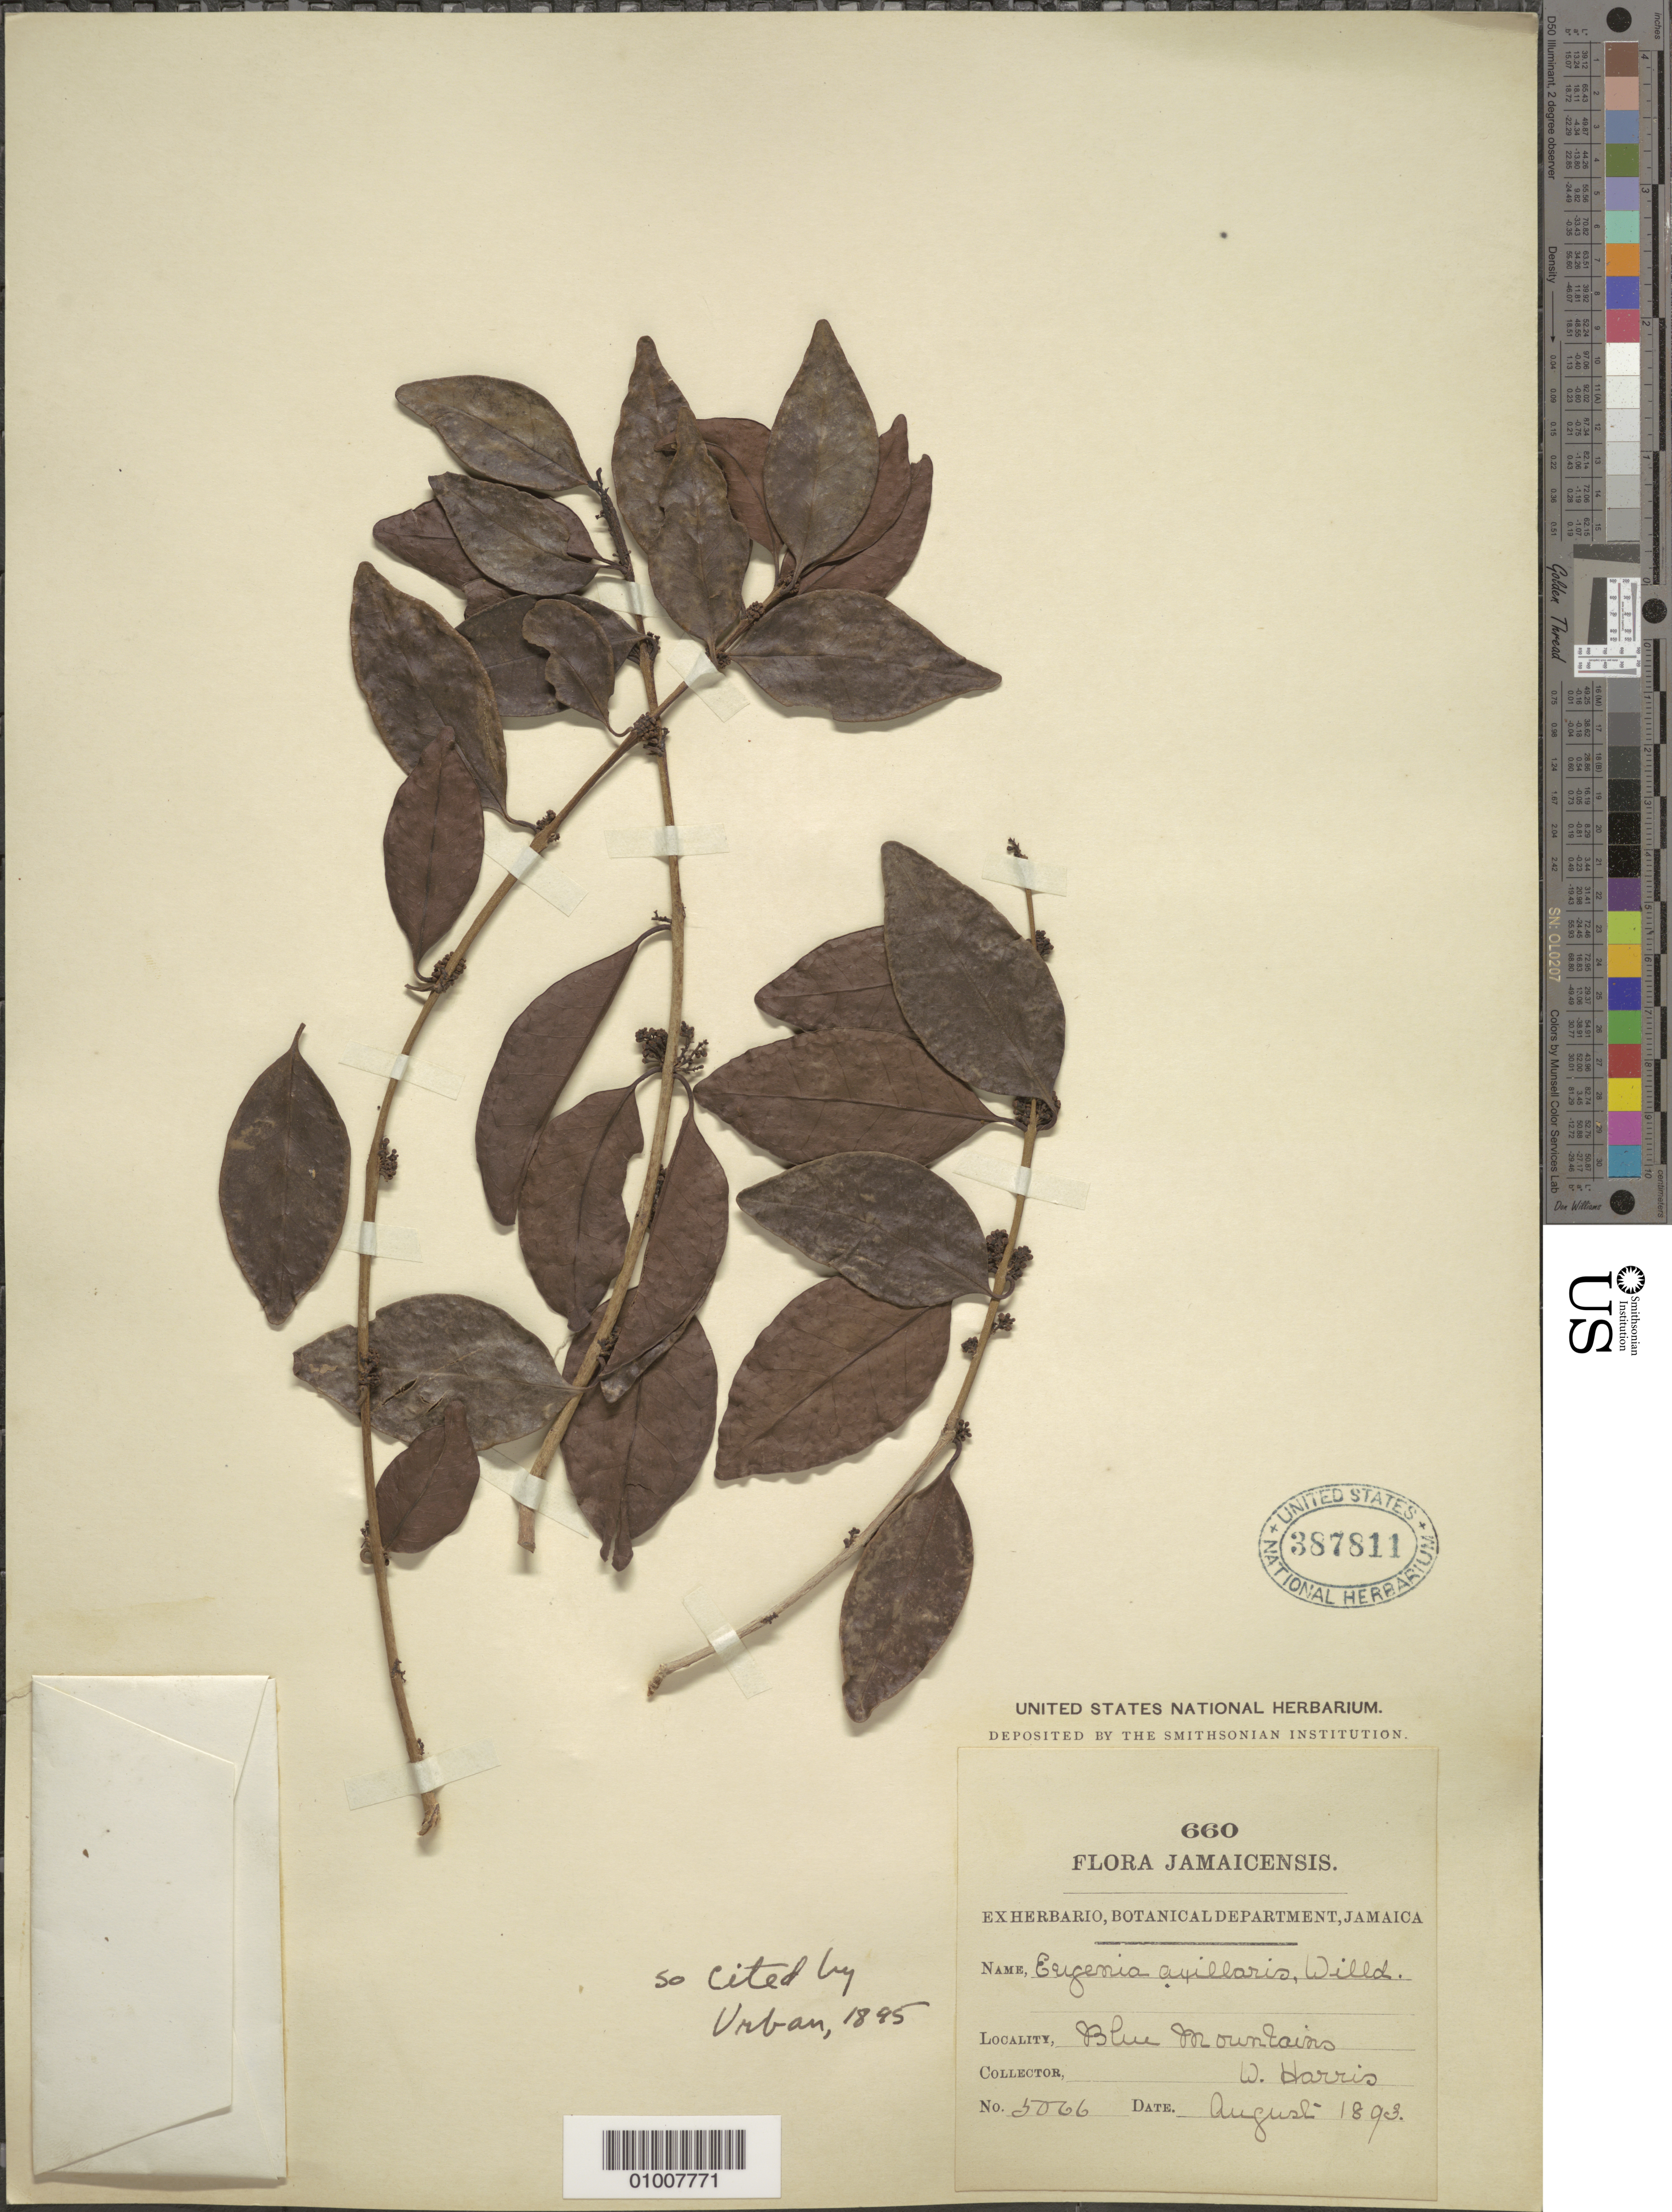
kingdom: Plantae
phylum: Tracheophyta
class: Magnoliopsida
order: Myrtales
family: Myrtaceae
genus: Eugenia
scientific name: Eugenia axillaris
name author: (Sw.) Willd.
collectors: W. Harris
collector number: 5066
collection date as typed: Aug 1893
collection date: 1893-08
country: Jamaica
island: Jamaica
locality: The Blue Mountains cover 3 parishes: St. Andrew, St. Thomas, and Portland.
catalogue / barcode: US 387811